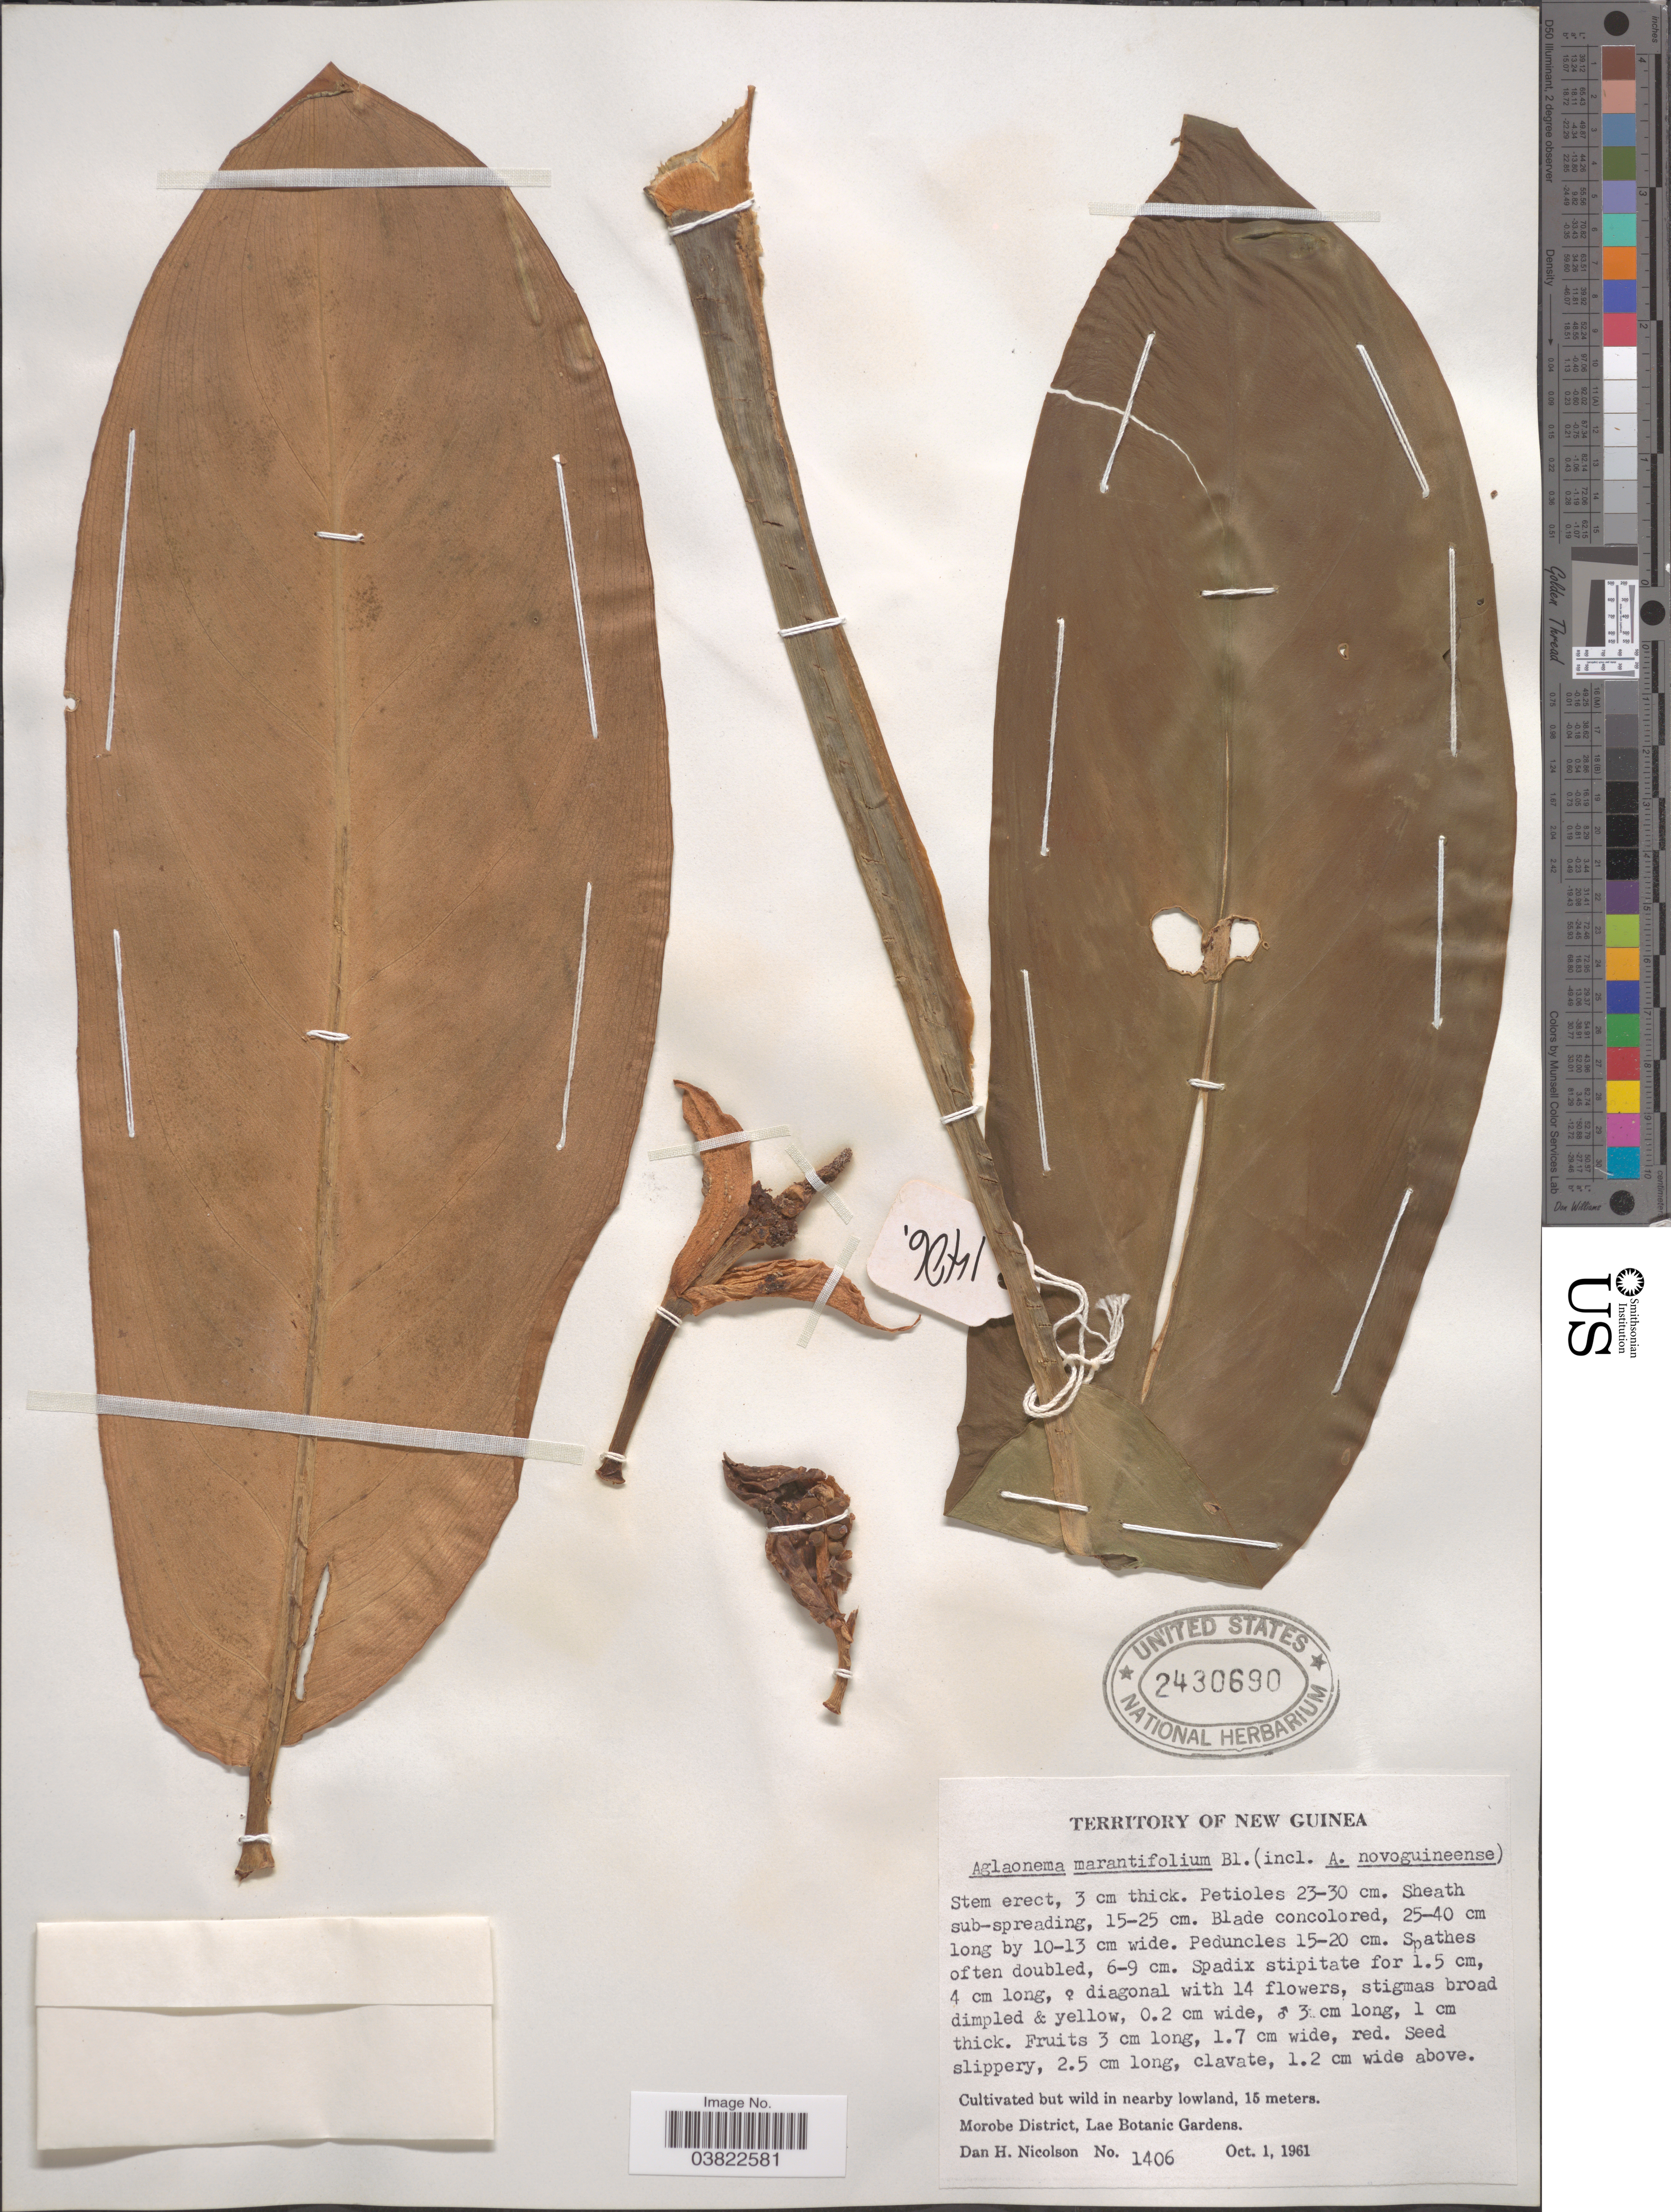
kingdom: Plantae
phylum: Tracheophyta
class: Liliopsida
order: Alismatales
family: Araceae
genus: Aglaonema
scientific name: Aglaonema marantifolium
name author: Blume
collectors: D. H. Nicolson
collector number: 1406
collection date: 1961-10-01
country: Papua New Guinea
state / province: Morobe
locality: Territory of New Guinea. Morobe District, Lae Botanic Gardens.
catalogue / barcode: US 2430690